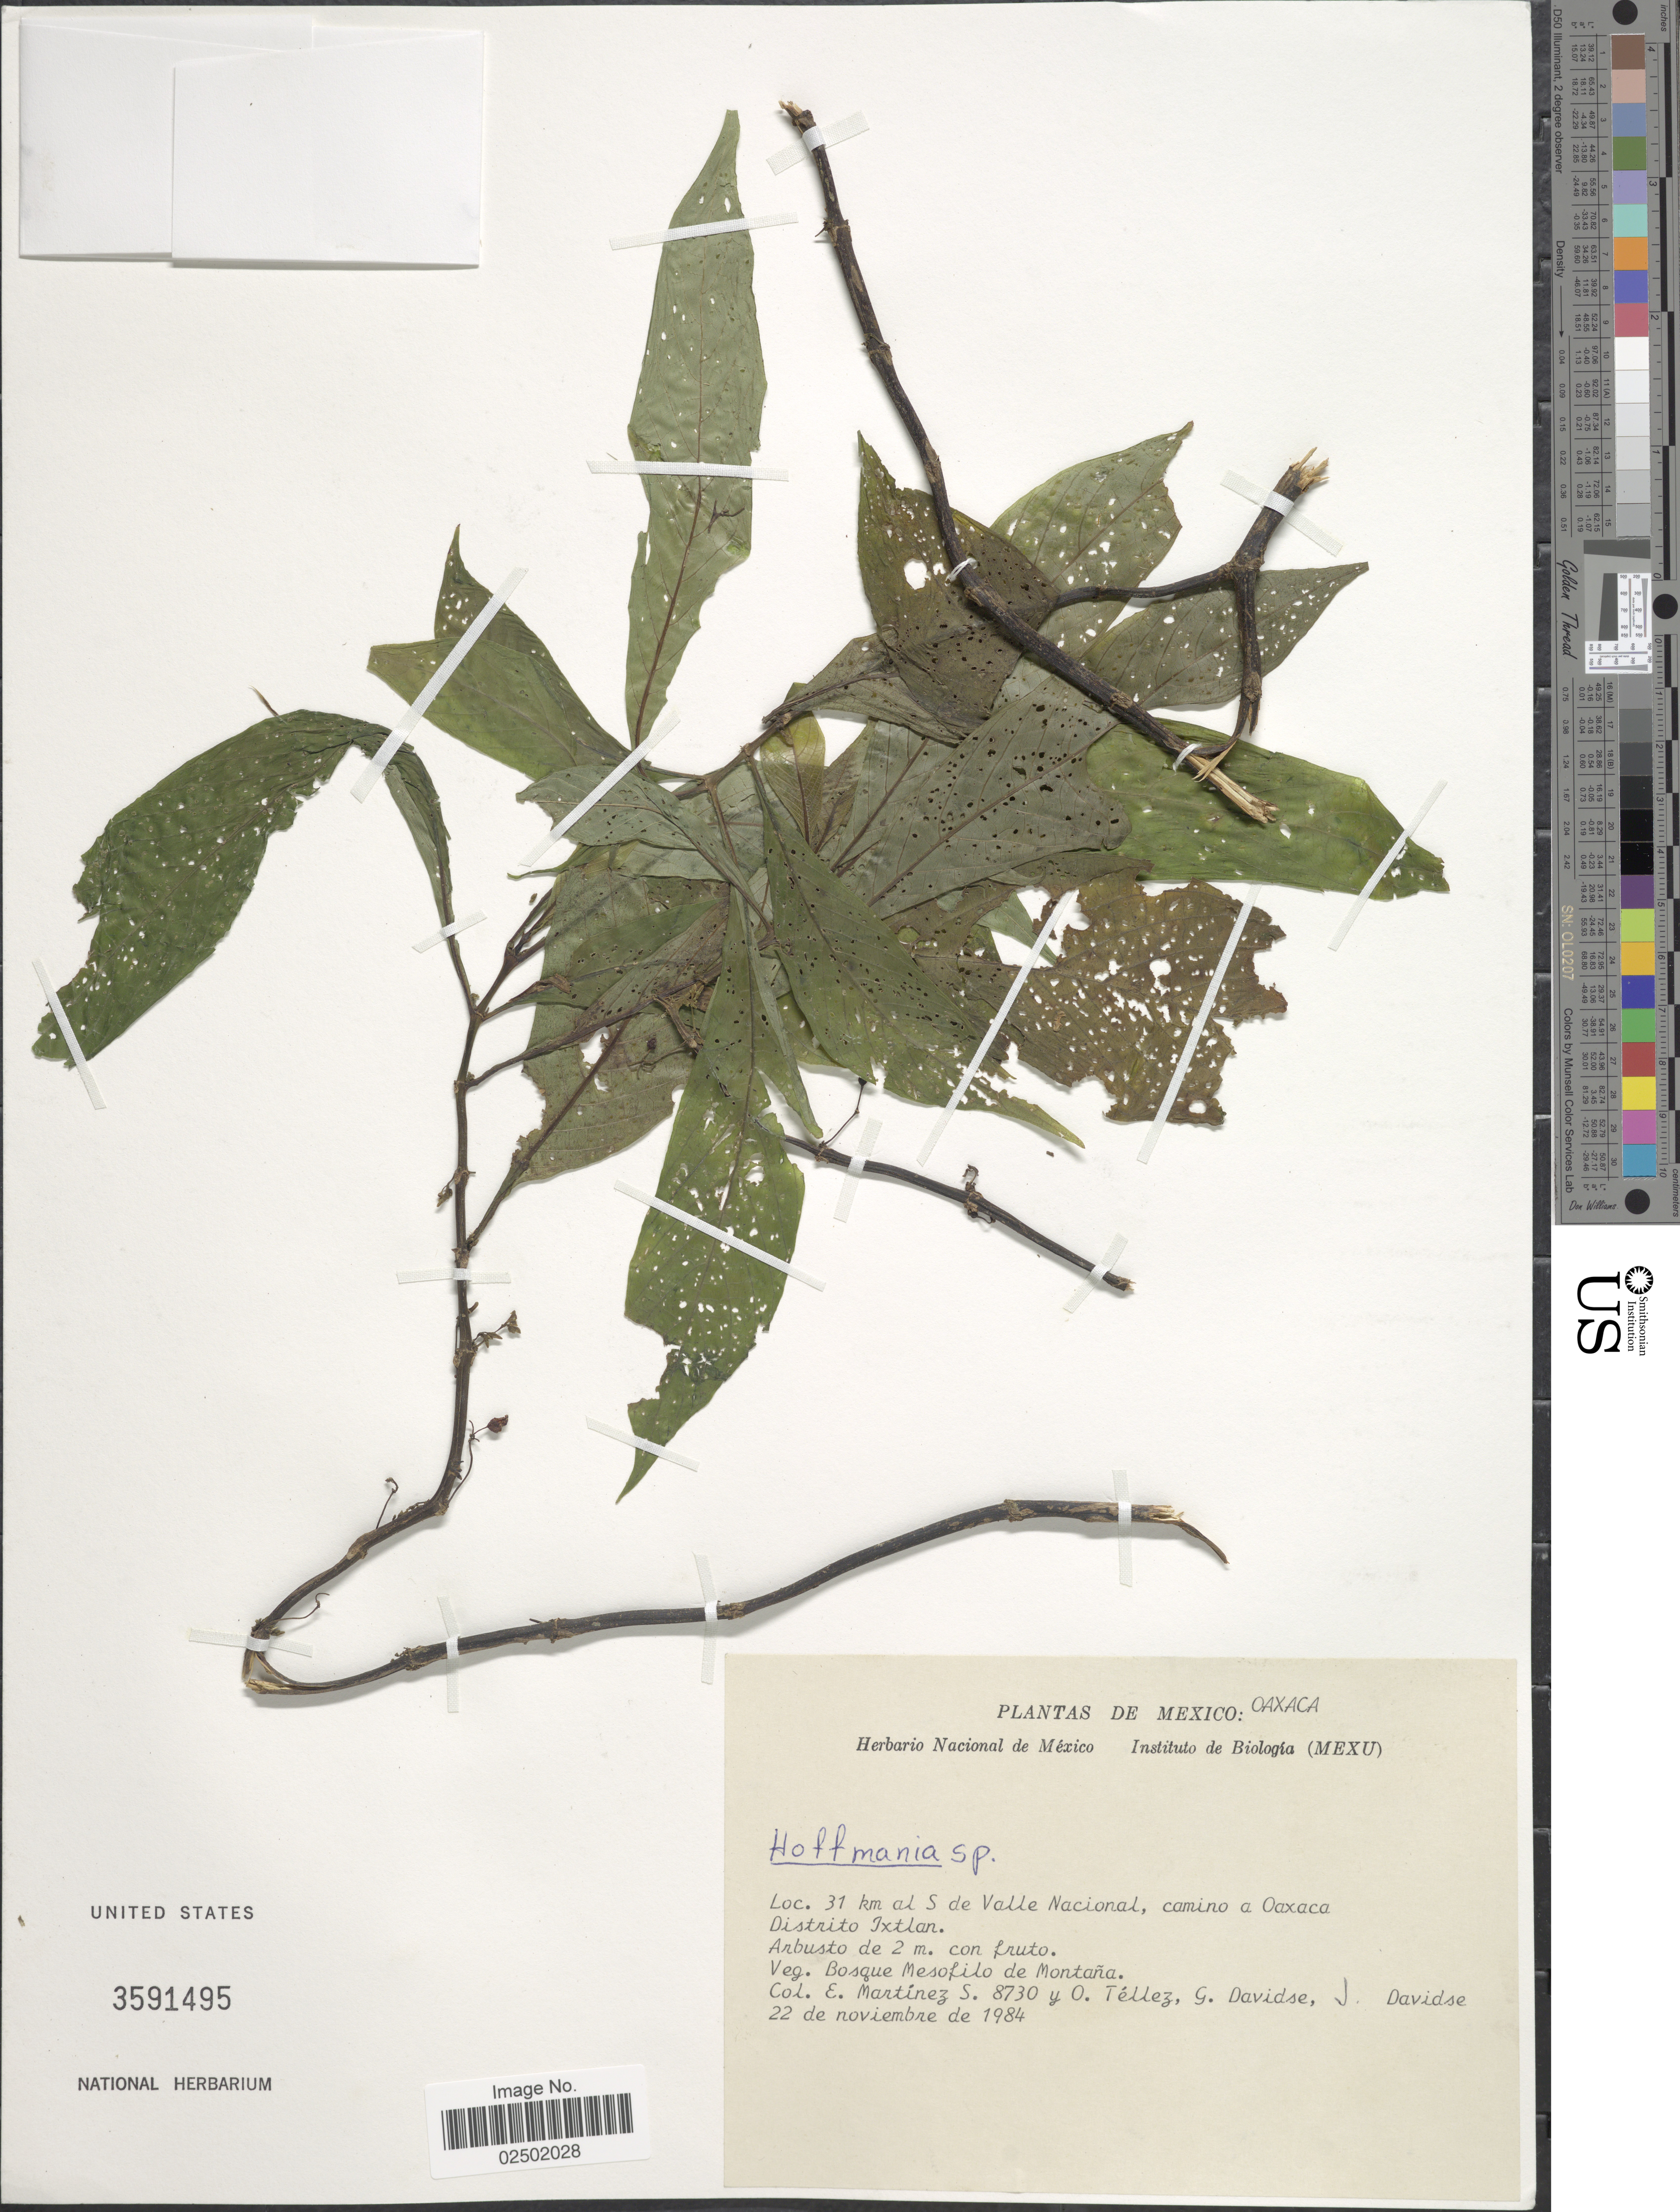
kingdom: Plantae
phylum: Tracheophyta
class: Magnoliopsida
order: Gentianales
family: Rubiaceae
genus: Hoffmannia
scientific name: Hoffmannia sp.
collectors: E. M. Martínez S., O. Tellez, G. Davidse & J. Davidse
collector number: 8730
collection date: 1984-11-22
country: Mexico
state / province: Oaxaca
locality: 31 km al S de Valle Nacional, camino a Oaxaca Distrito Ixtlan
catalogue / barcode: US 3591495